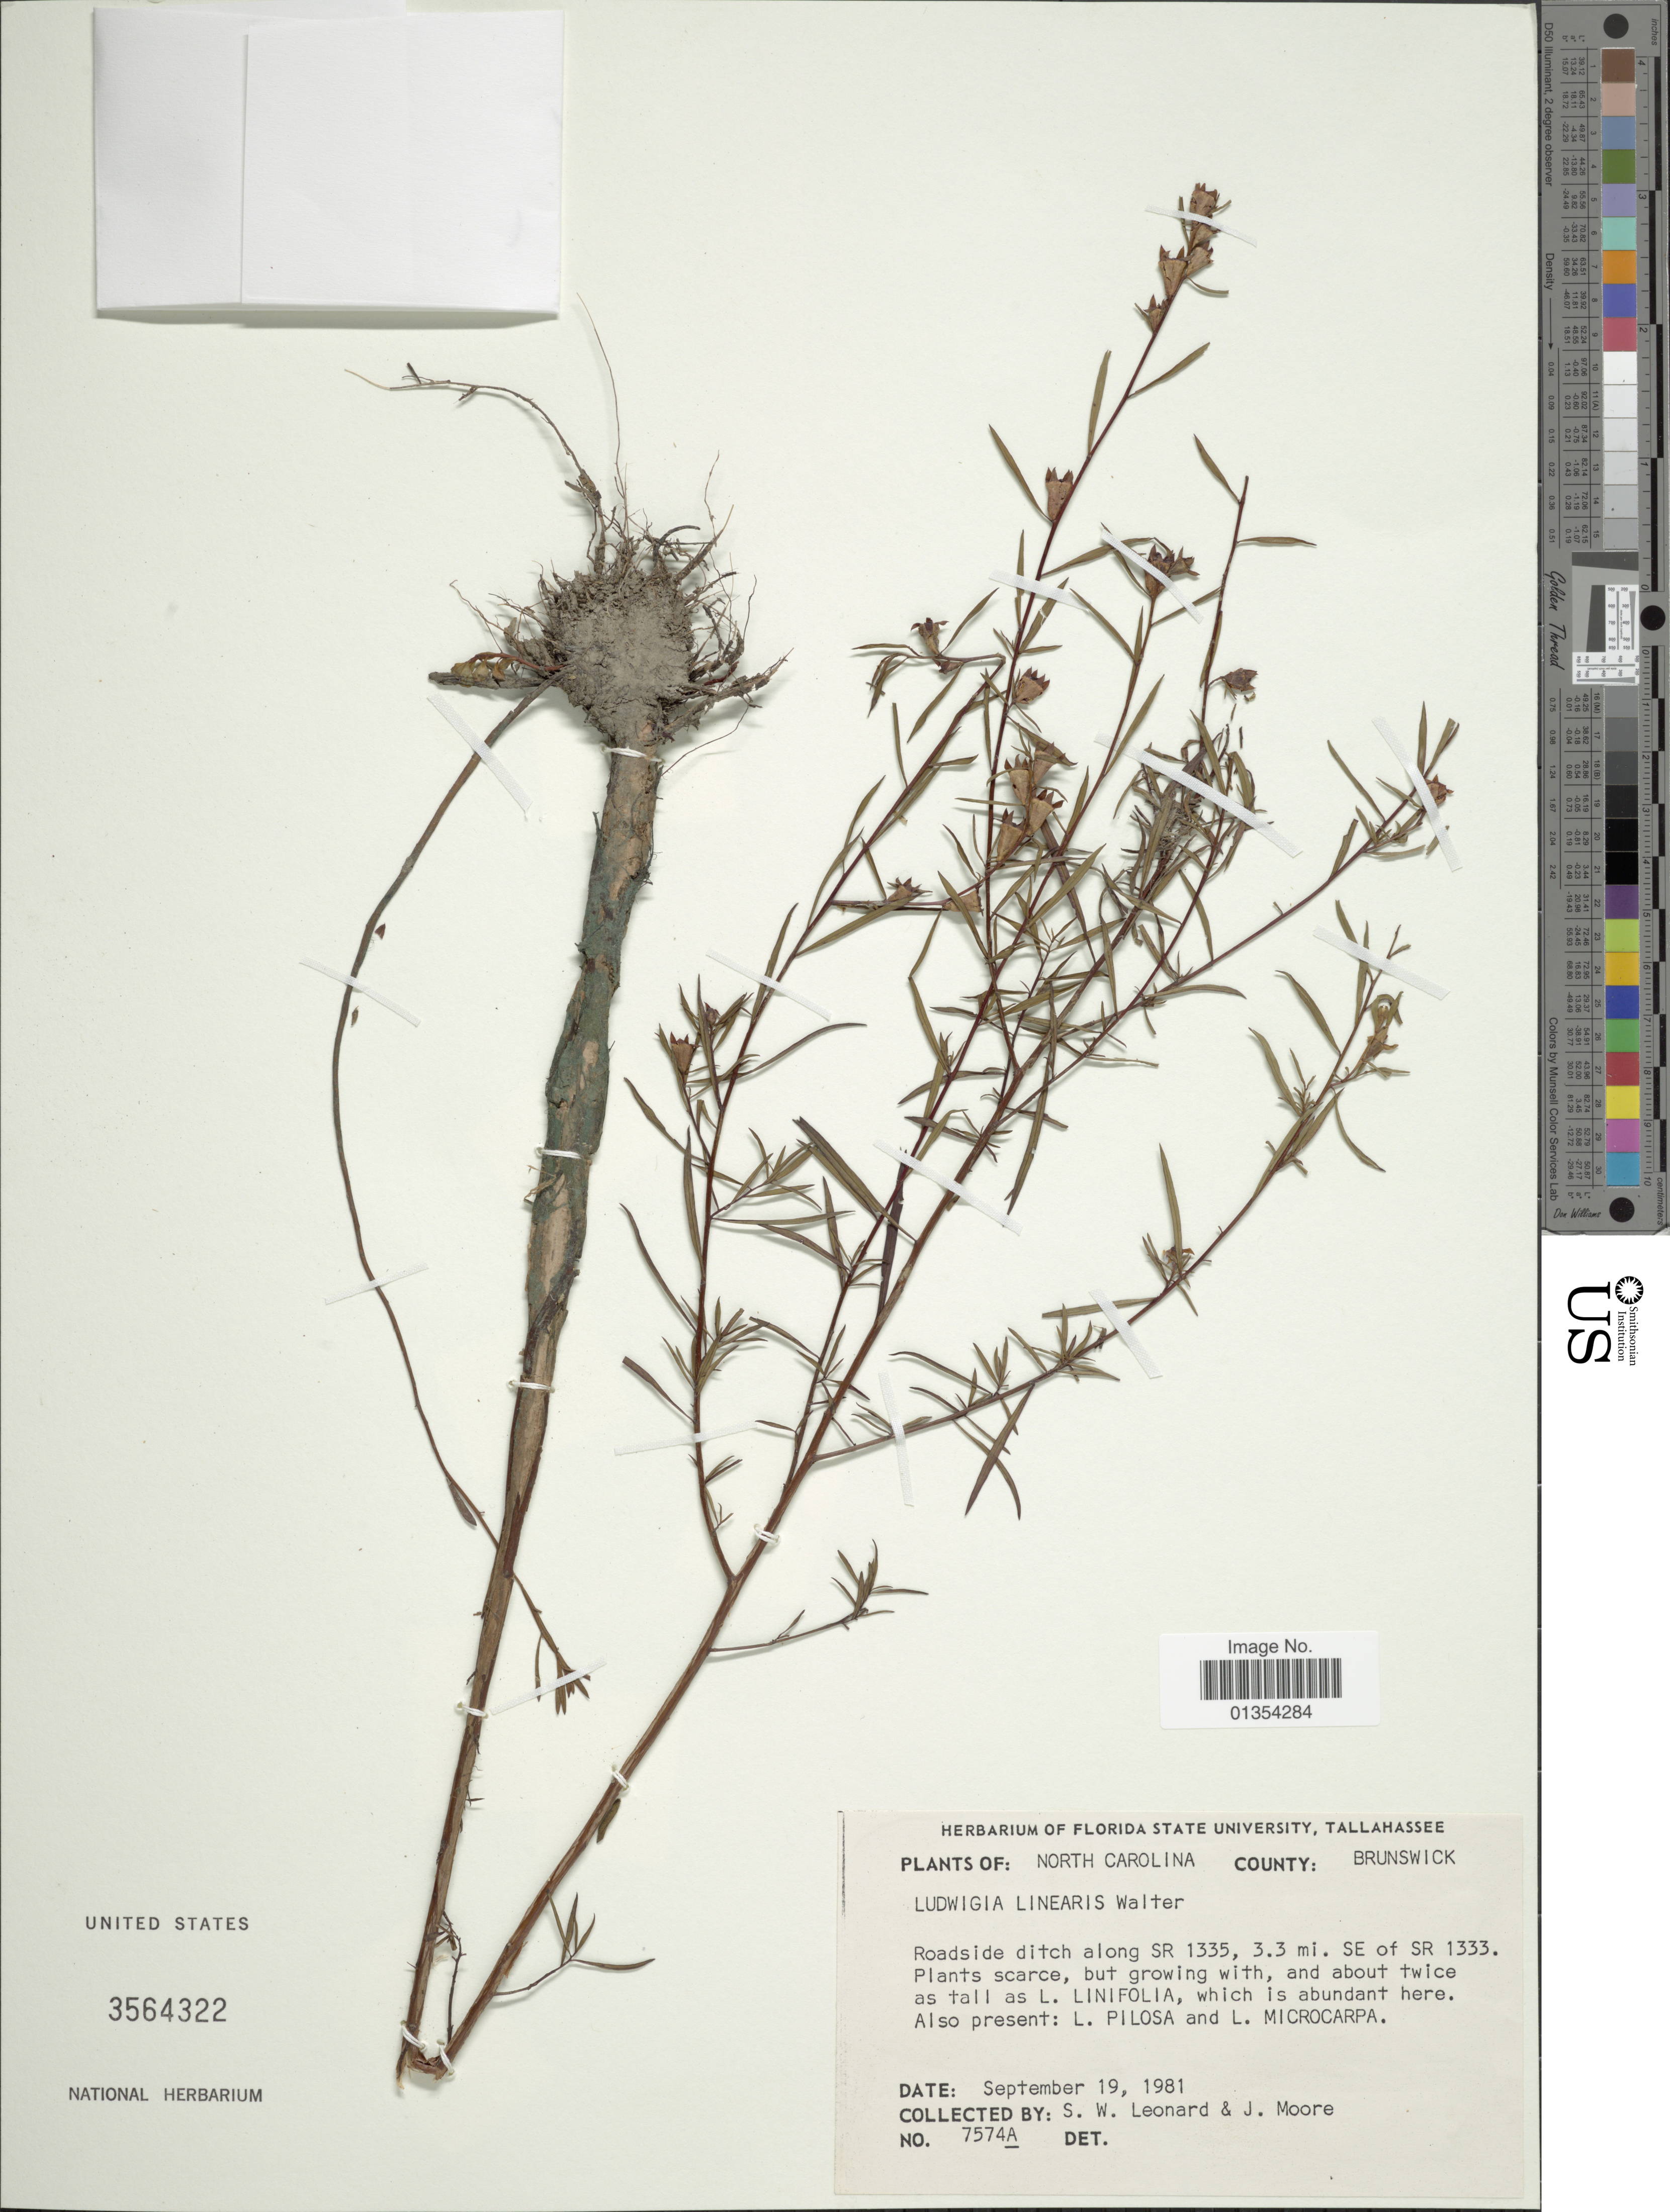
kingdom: Plantae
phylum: Tracheophyta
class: Magnoliopsida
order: Myrtales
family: Onagraceae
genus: Ludwigia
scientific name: Ludwigia linearis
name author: Walter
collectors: S. W. Leonard & J. Moore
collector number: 7574A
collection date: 1981-09-19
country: United States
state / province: North Carolina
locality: County Brunswick, Roadside ditch along SR 1335, 3.3 mi. SE of SR 1333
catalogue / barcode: US 3564322